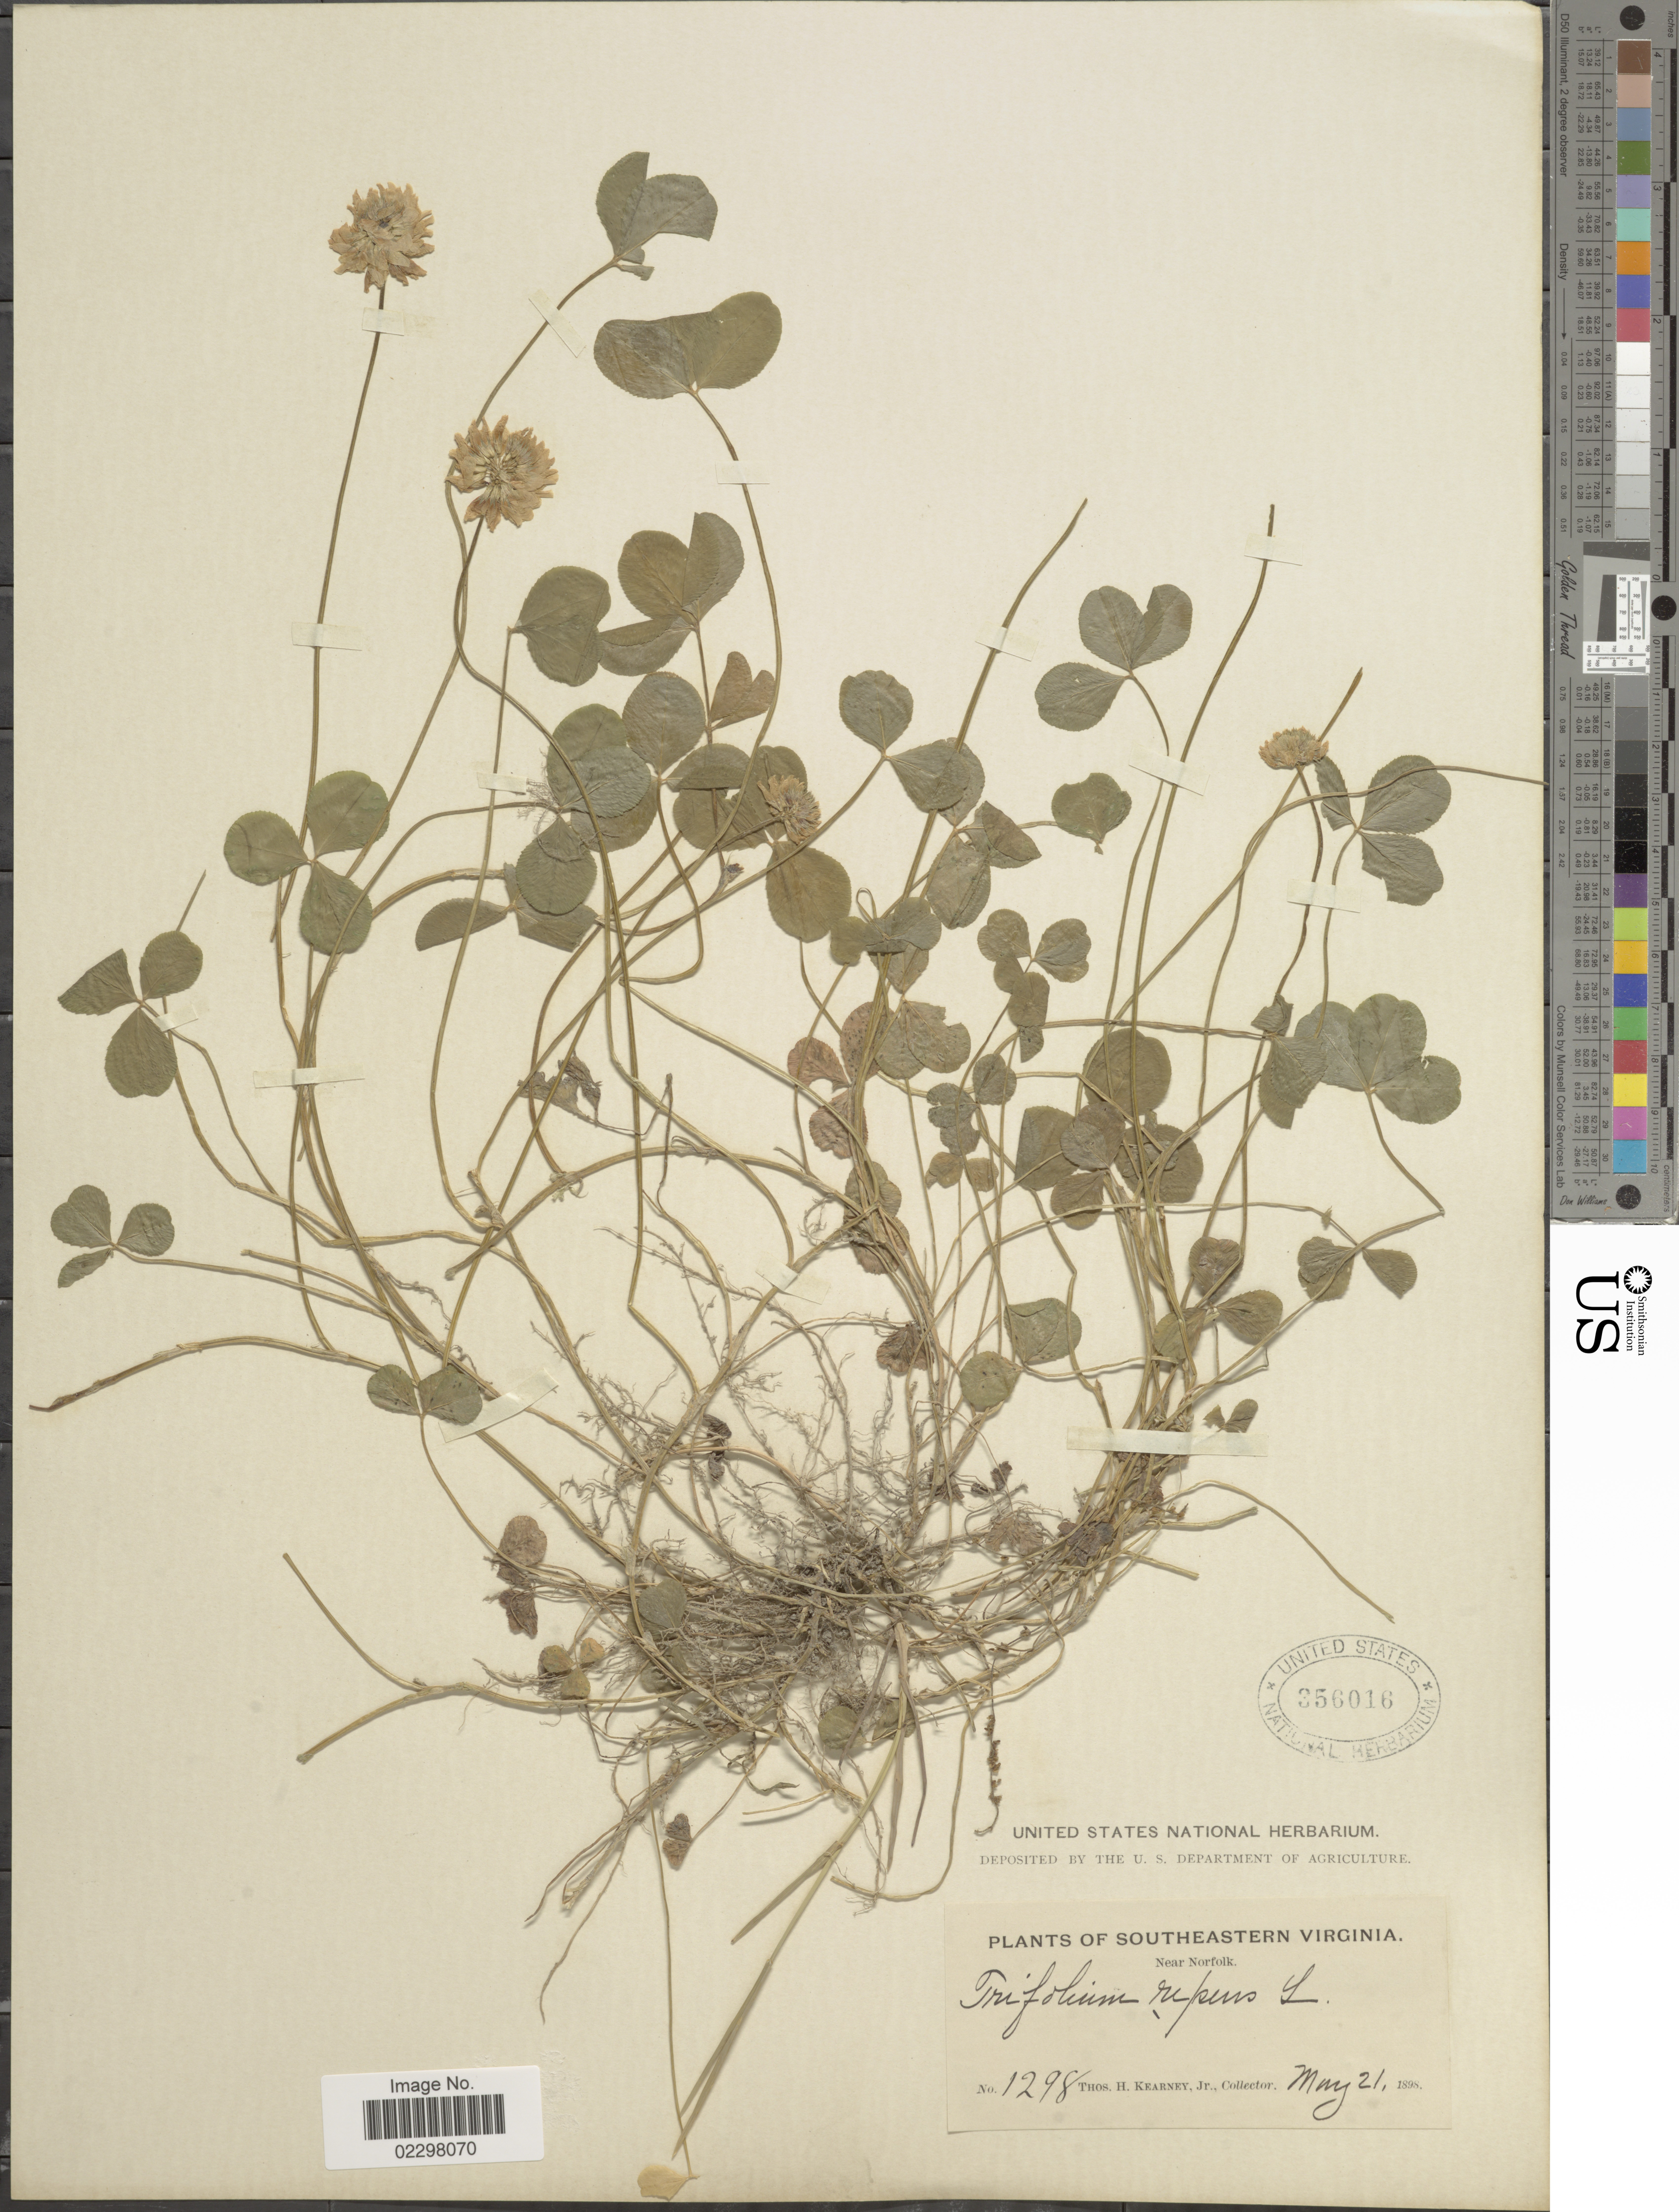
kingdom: Plantae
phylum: Tracheophyta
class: Magnoliopsida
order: Fabales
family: Fabaceae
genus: Trifolium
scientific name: Trifolium repens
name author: L.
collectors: T. H. Kearney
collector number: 1298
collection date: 1898-05-21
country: United States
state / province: Virginia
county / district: City of Norfolk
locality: Southeastern Virginia, near Norfolk.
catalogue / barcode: US 356016